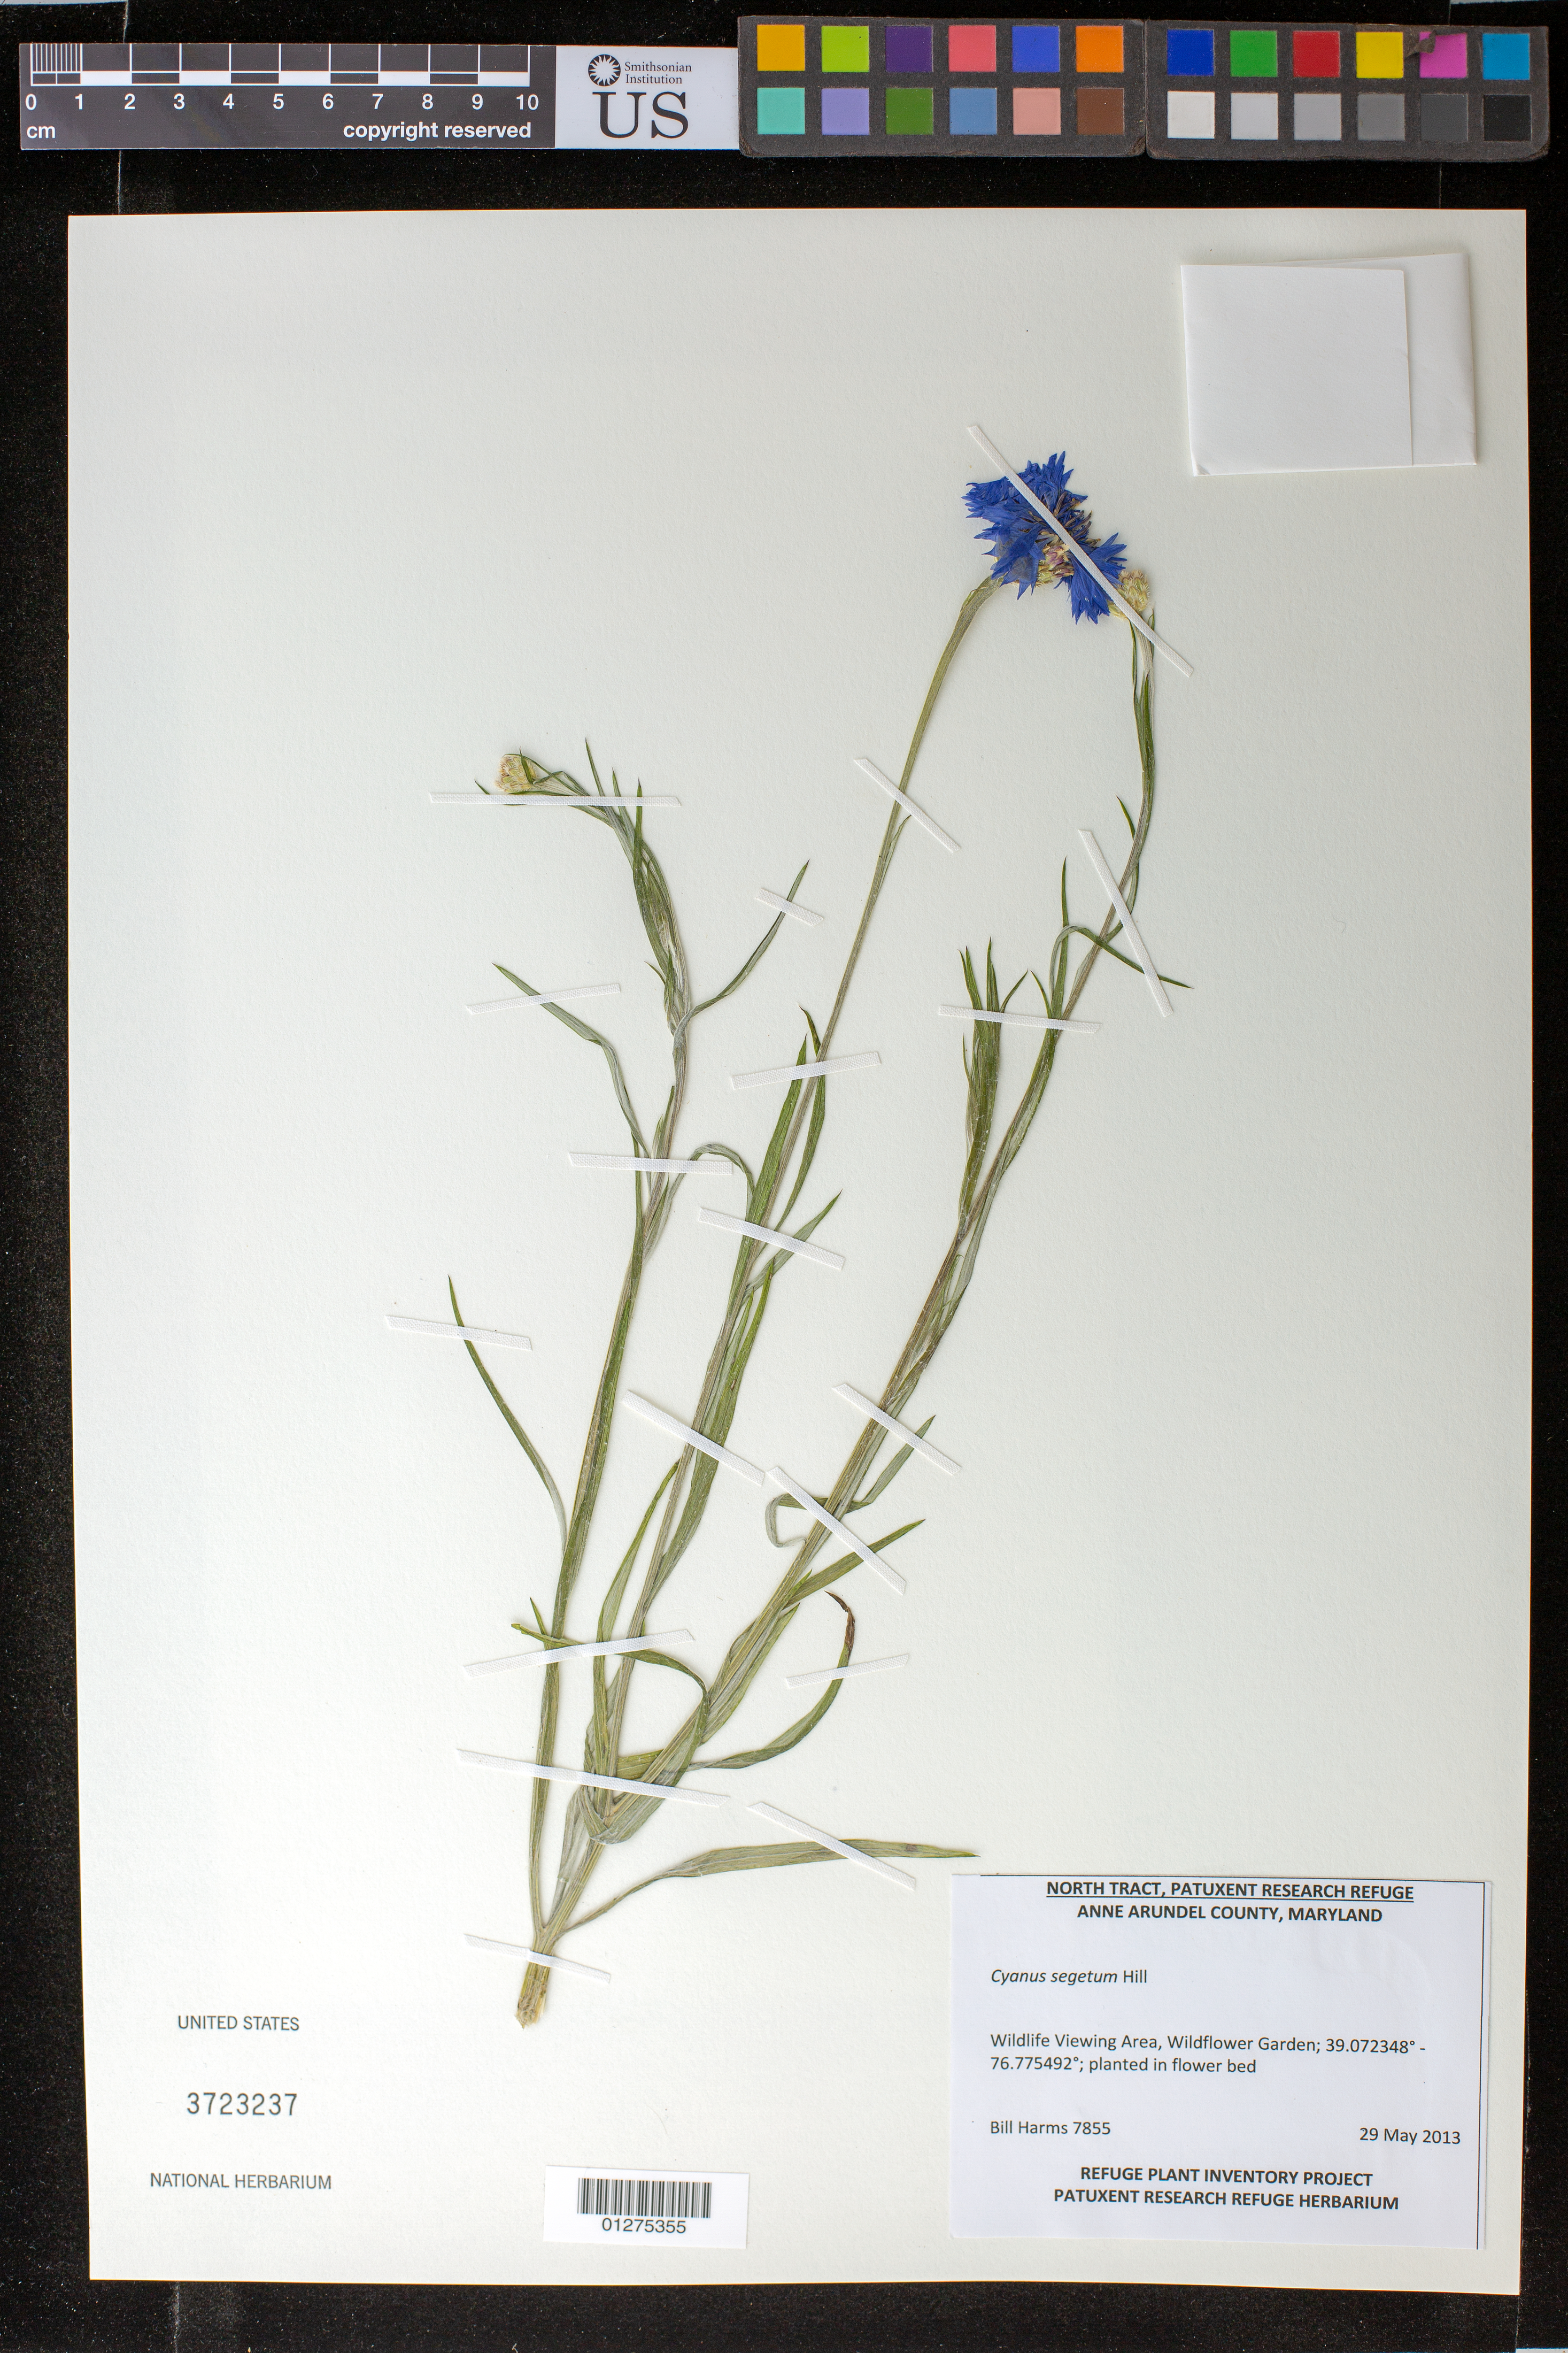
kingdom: Plantae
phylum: Tracheophyta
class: Magnoliopsida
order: Asterales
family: Asteraceae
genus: Cyanus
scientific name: Cyanus segetum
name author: Hill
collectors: B. Harms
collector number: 7855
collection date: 2013-05-29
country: United States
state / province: Maryland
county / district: Anne Arundel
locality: Wildlife Viewing Area, Wildflower Garden; planted in flower bed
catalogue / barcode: US 3723237